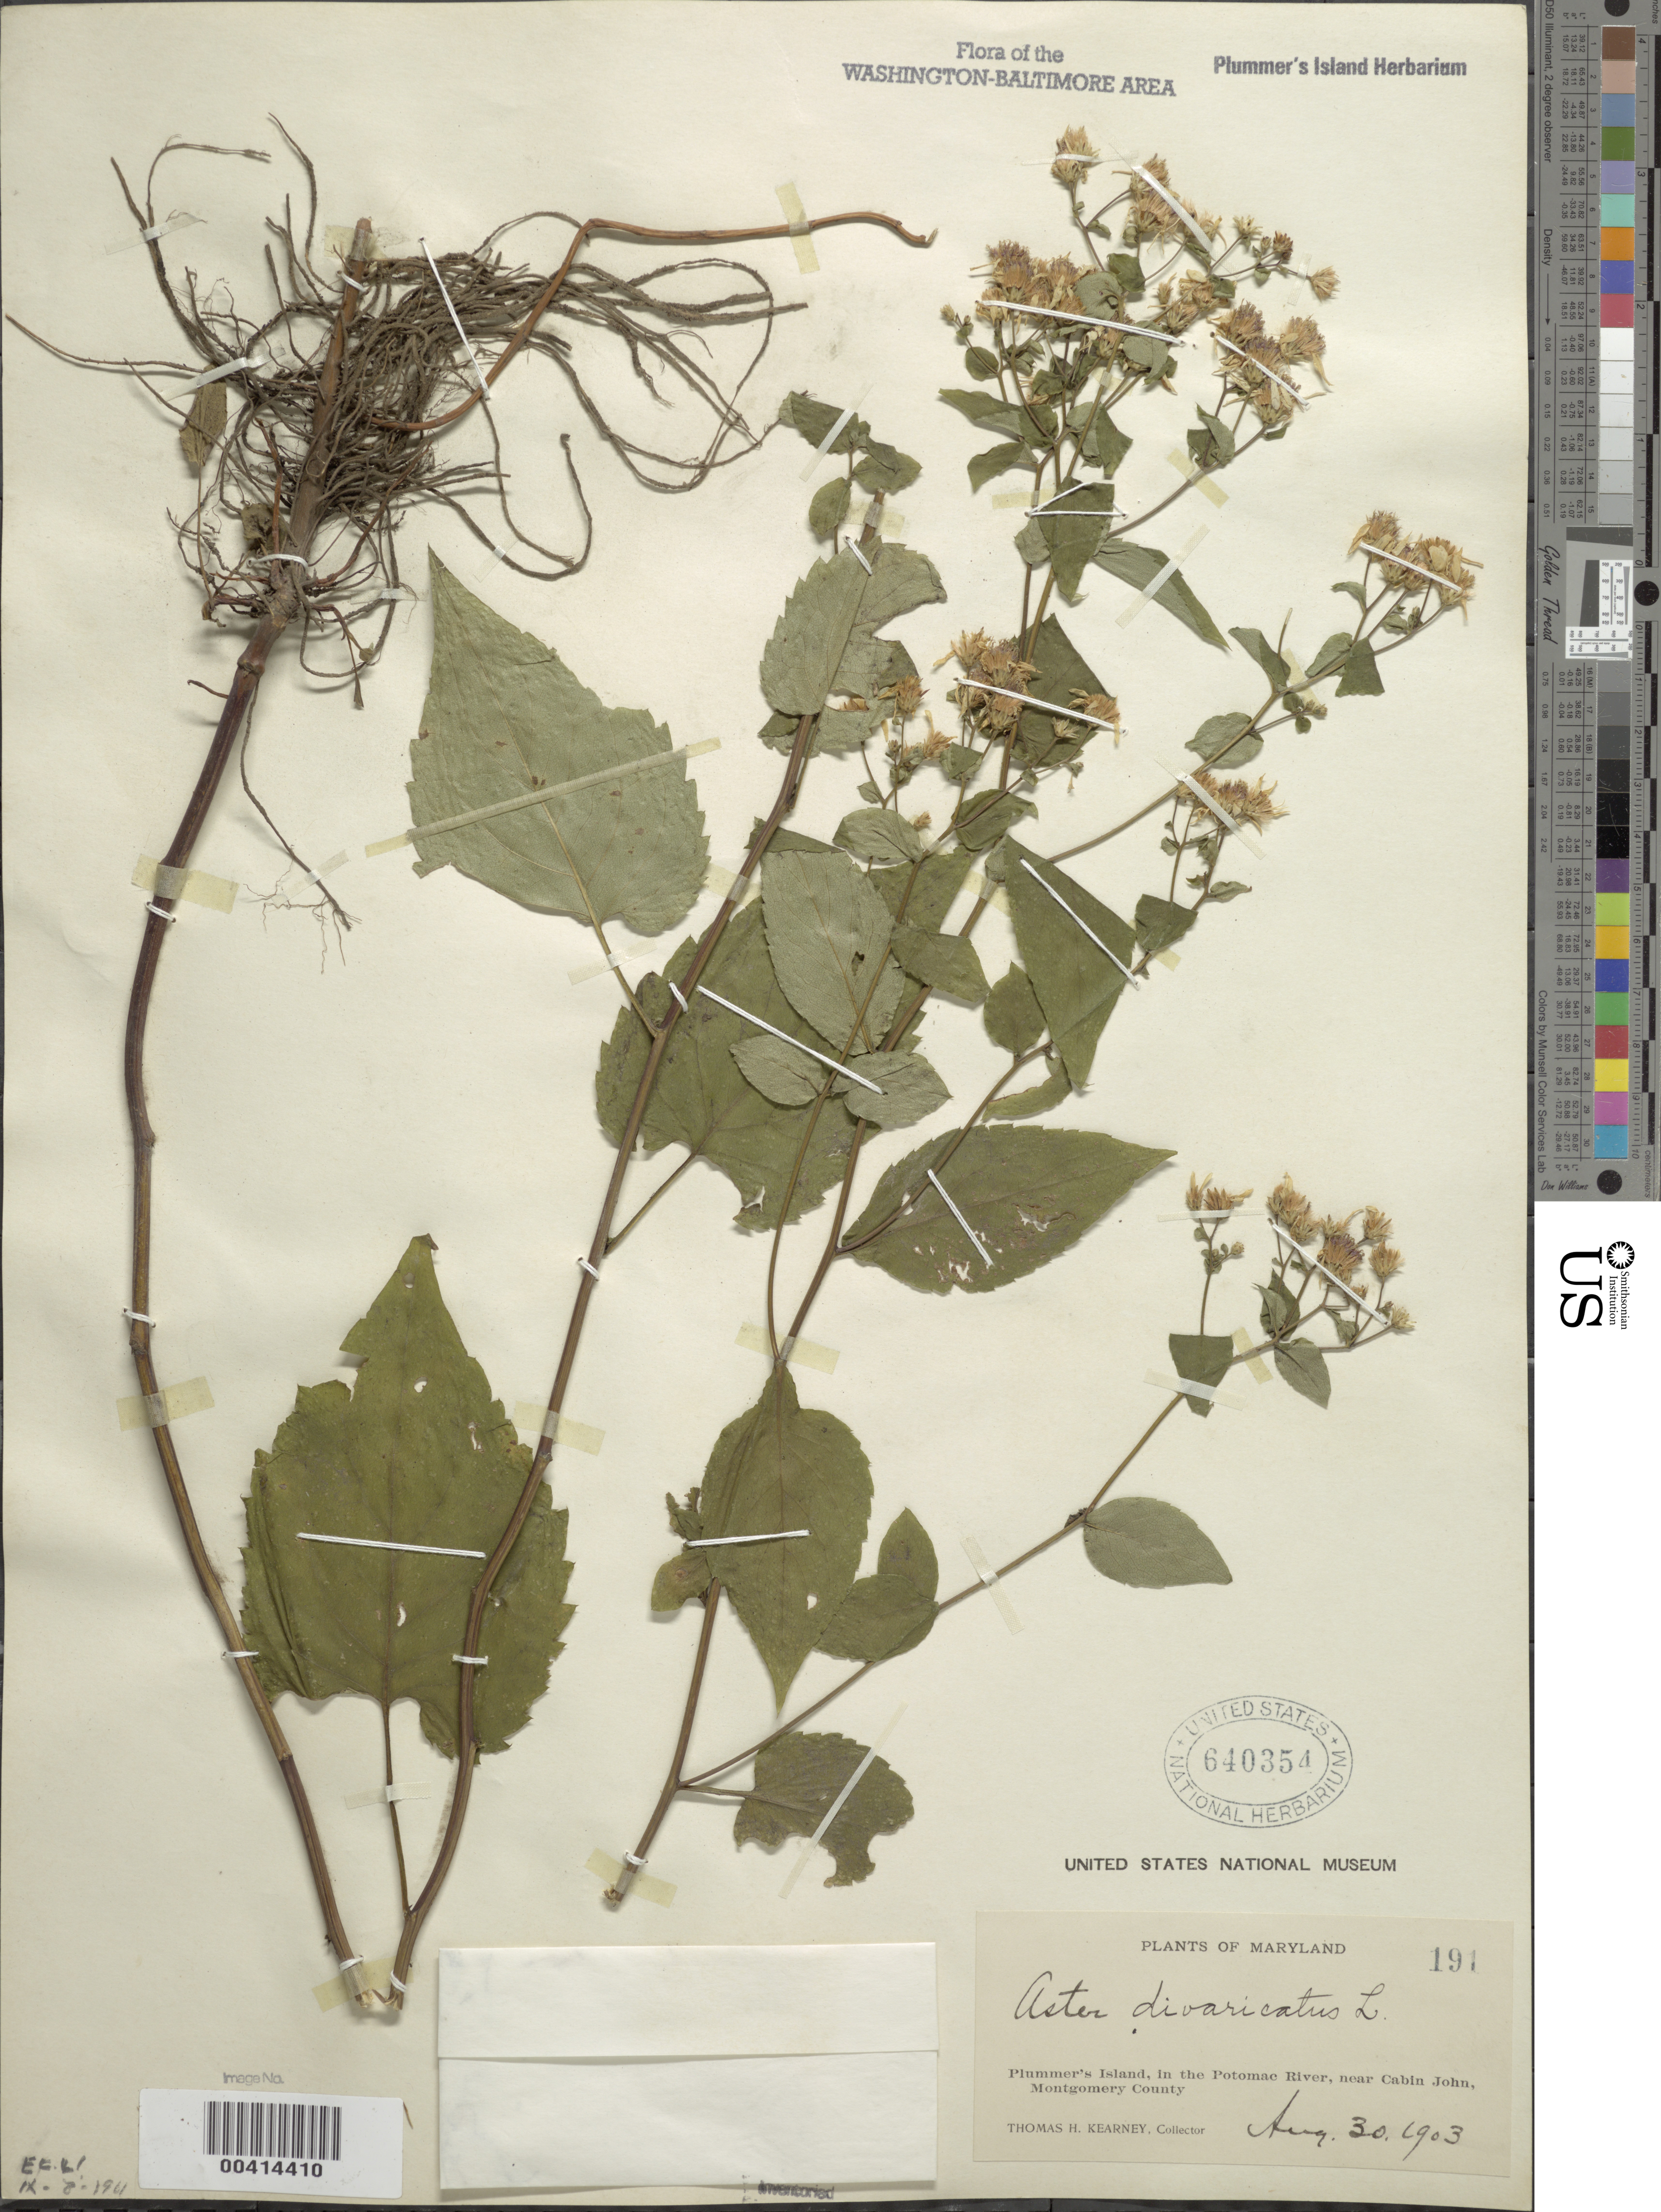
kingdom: Plantae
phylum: Tracheophyta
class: Magnoliopsida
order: Asterales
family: Asteraceae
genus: Eurybia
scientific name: Eurybia divaricata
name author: (L.) G.L. Nesom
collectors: T. H. Kearney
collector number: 191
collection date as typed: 30 Aug 1903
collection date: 1903-08-30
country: United States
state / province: Maryland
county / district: Montgomery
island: Plummers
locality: Plummer's Island C. & O. Canal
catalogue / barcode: US 640354